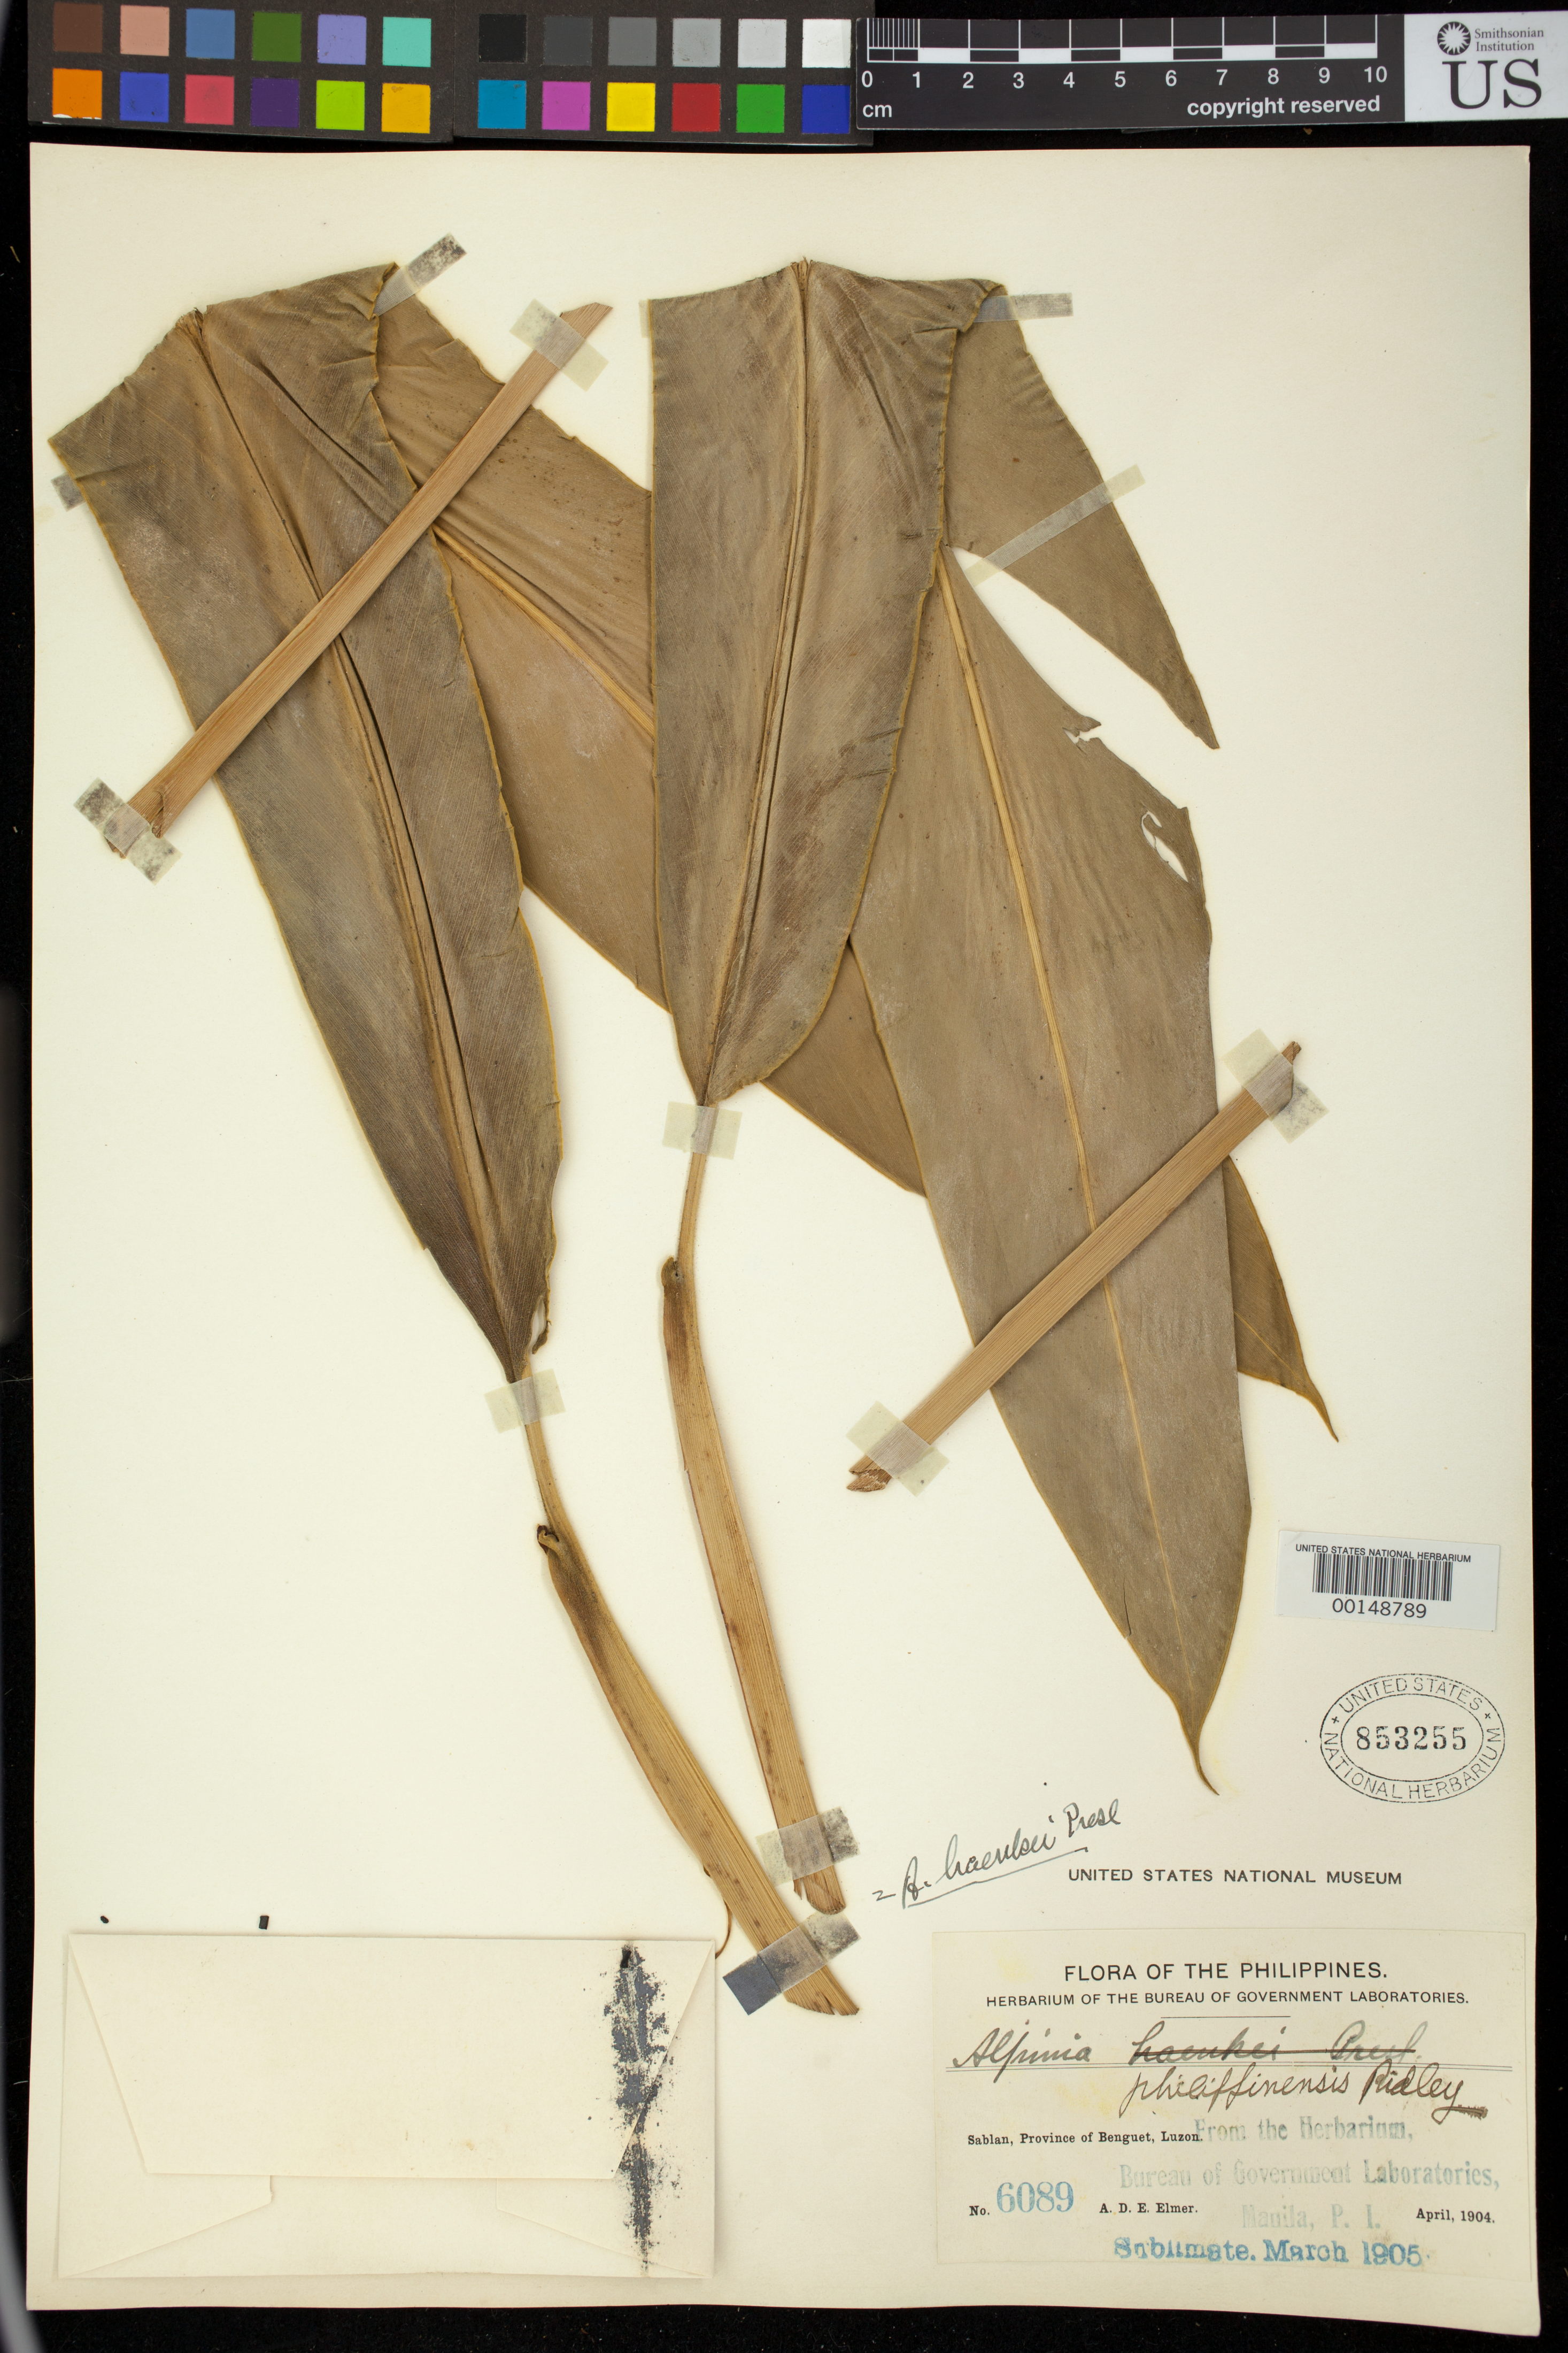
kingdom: Plantae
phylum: Tracheophyta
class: Liliopsida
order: Zingiberales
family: Zingiberaceae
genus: Alpinia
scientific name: Alpinia philippinensis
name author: Ridl.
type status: Isosyntype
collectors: A. D. E. Elmer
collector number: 6089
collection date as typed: Apr 1904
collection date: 1904-04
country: Philippines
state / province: Cordillera (Administrative Region)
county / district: Benguet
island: Luzon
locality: Sablan, Province of Benguet, Luzon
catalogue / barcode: US 853255